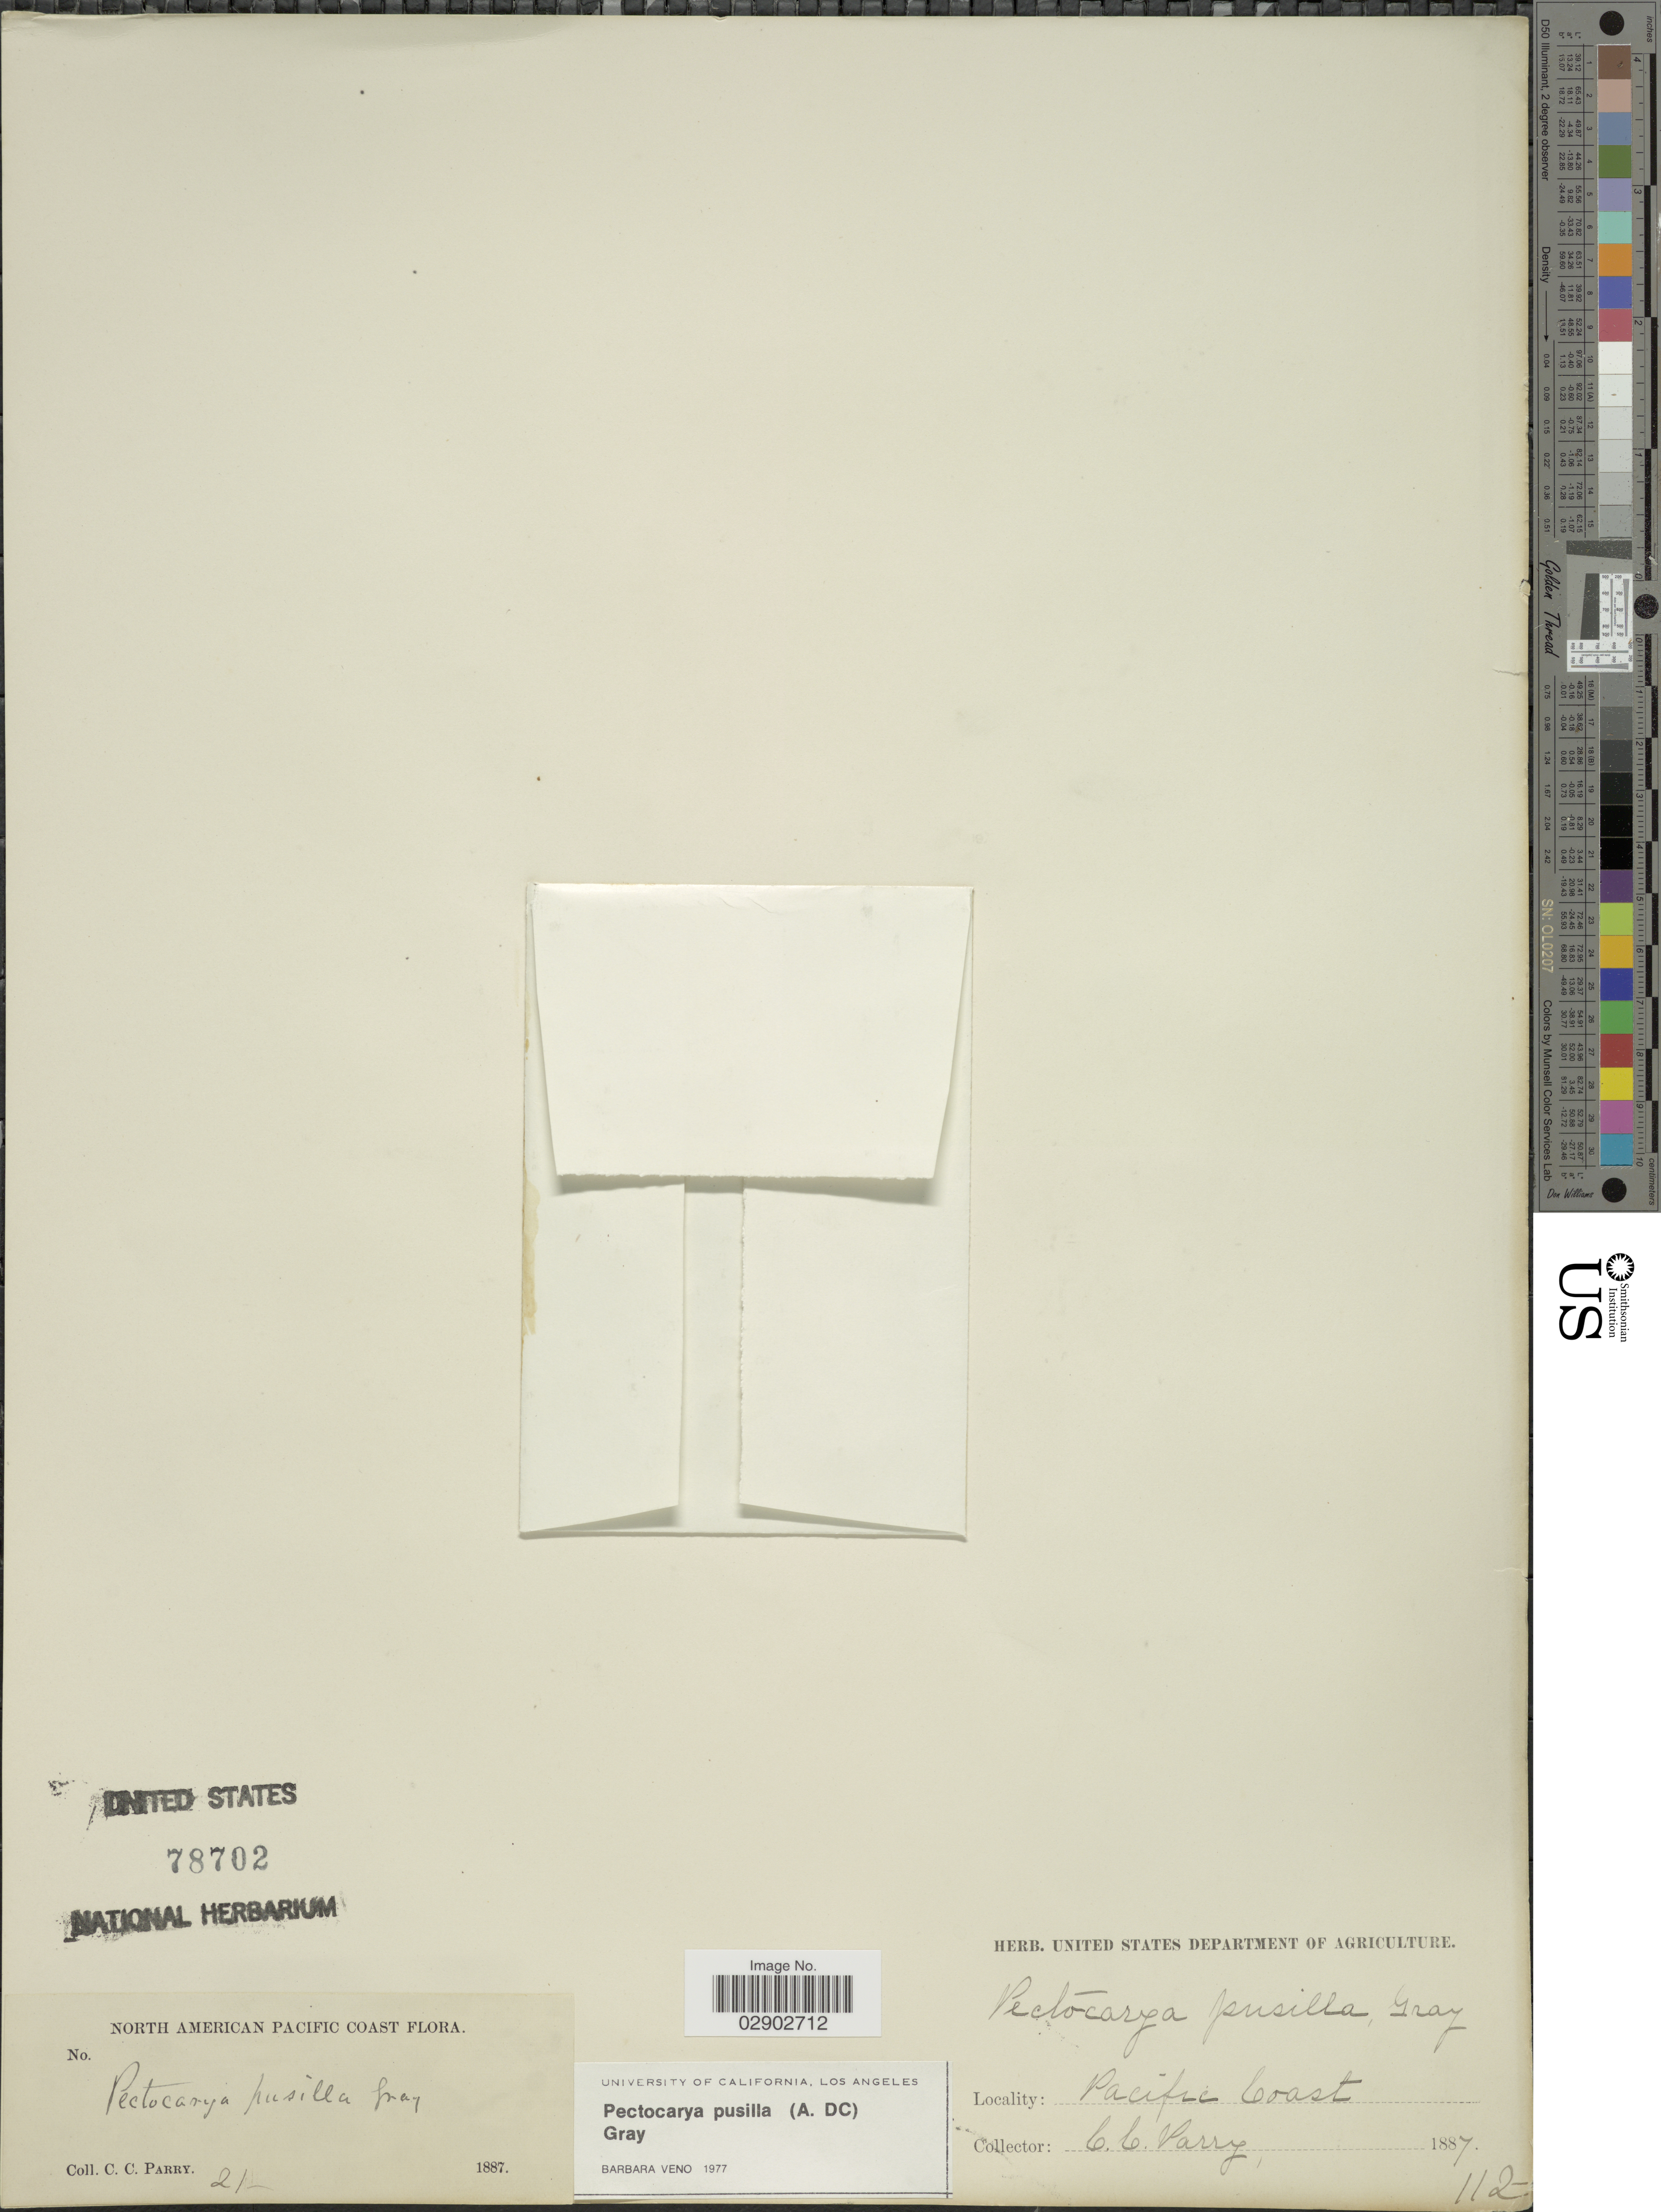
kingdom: Plantae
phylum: Tracheophyta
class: Magnoliopsida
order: Boraginales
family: Boraginaceae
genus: Pectocarya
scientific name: Pectocarya pusilla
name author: (A. DC.) A. Gray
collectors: C. C. Parry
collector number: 21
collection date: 1887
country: United States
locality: North American Pacific.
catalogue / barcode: US 78702